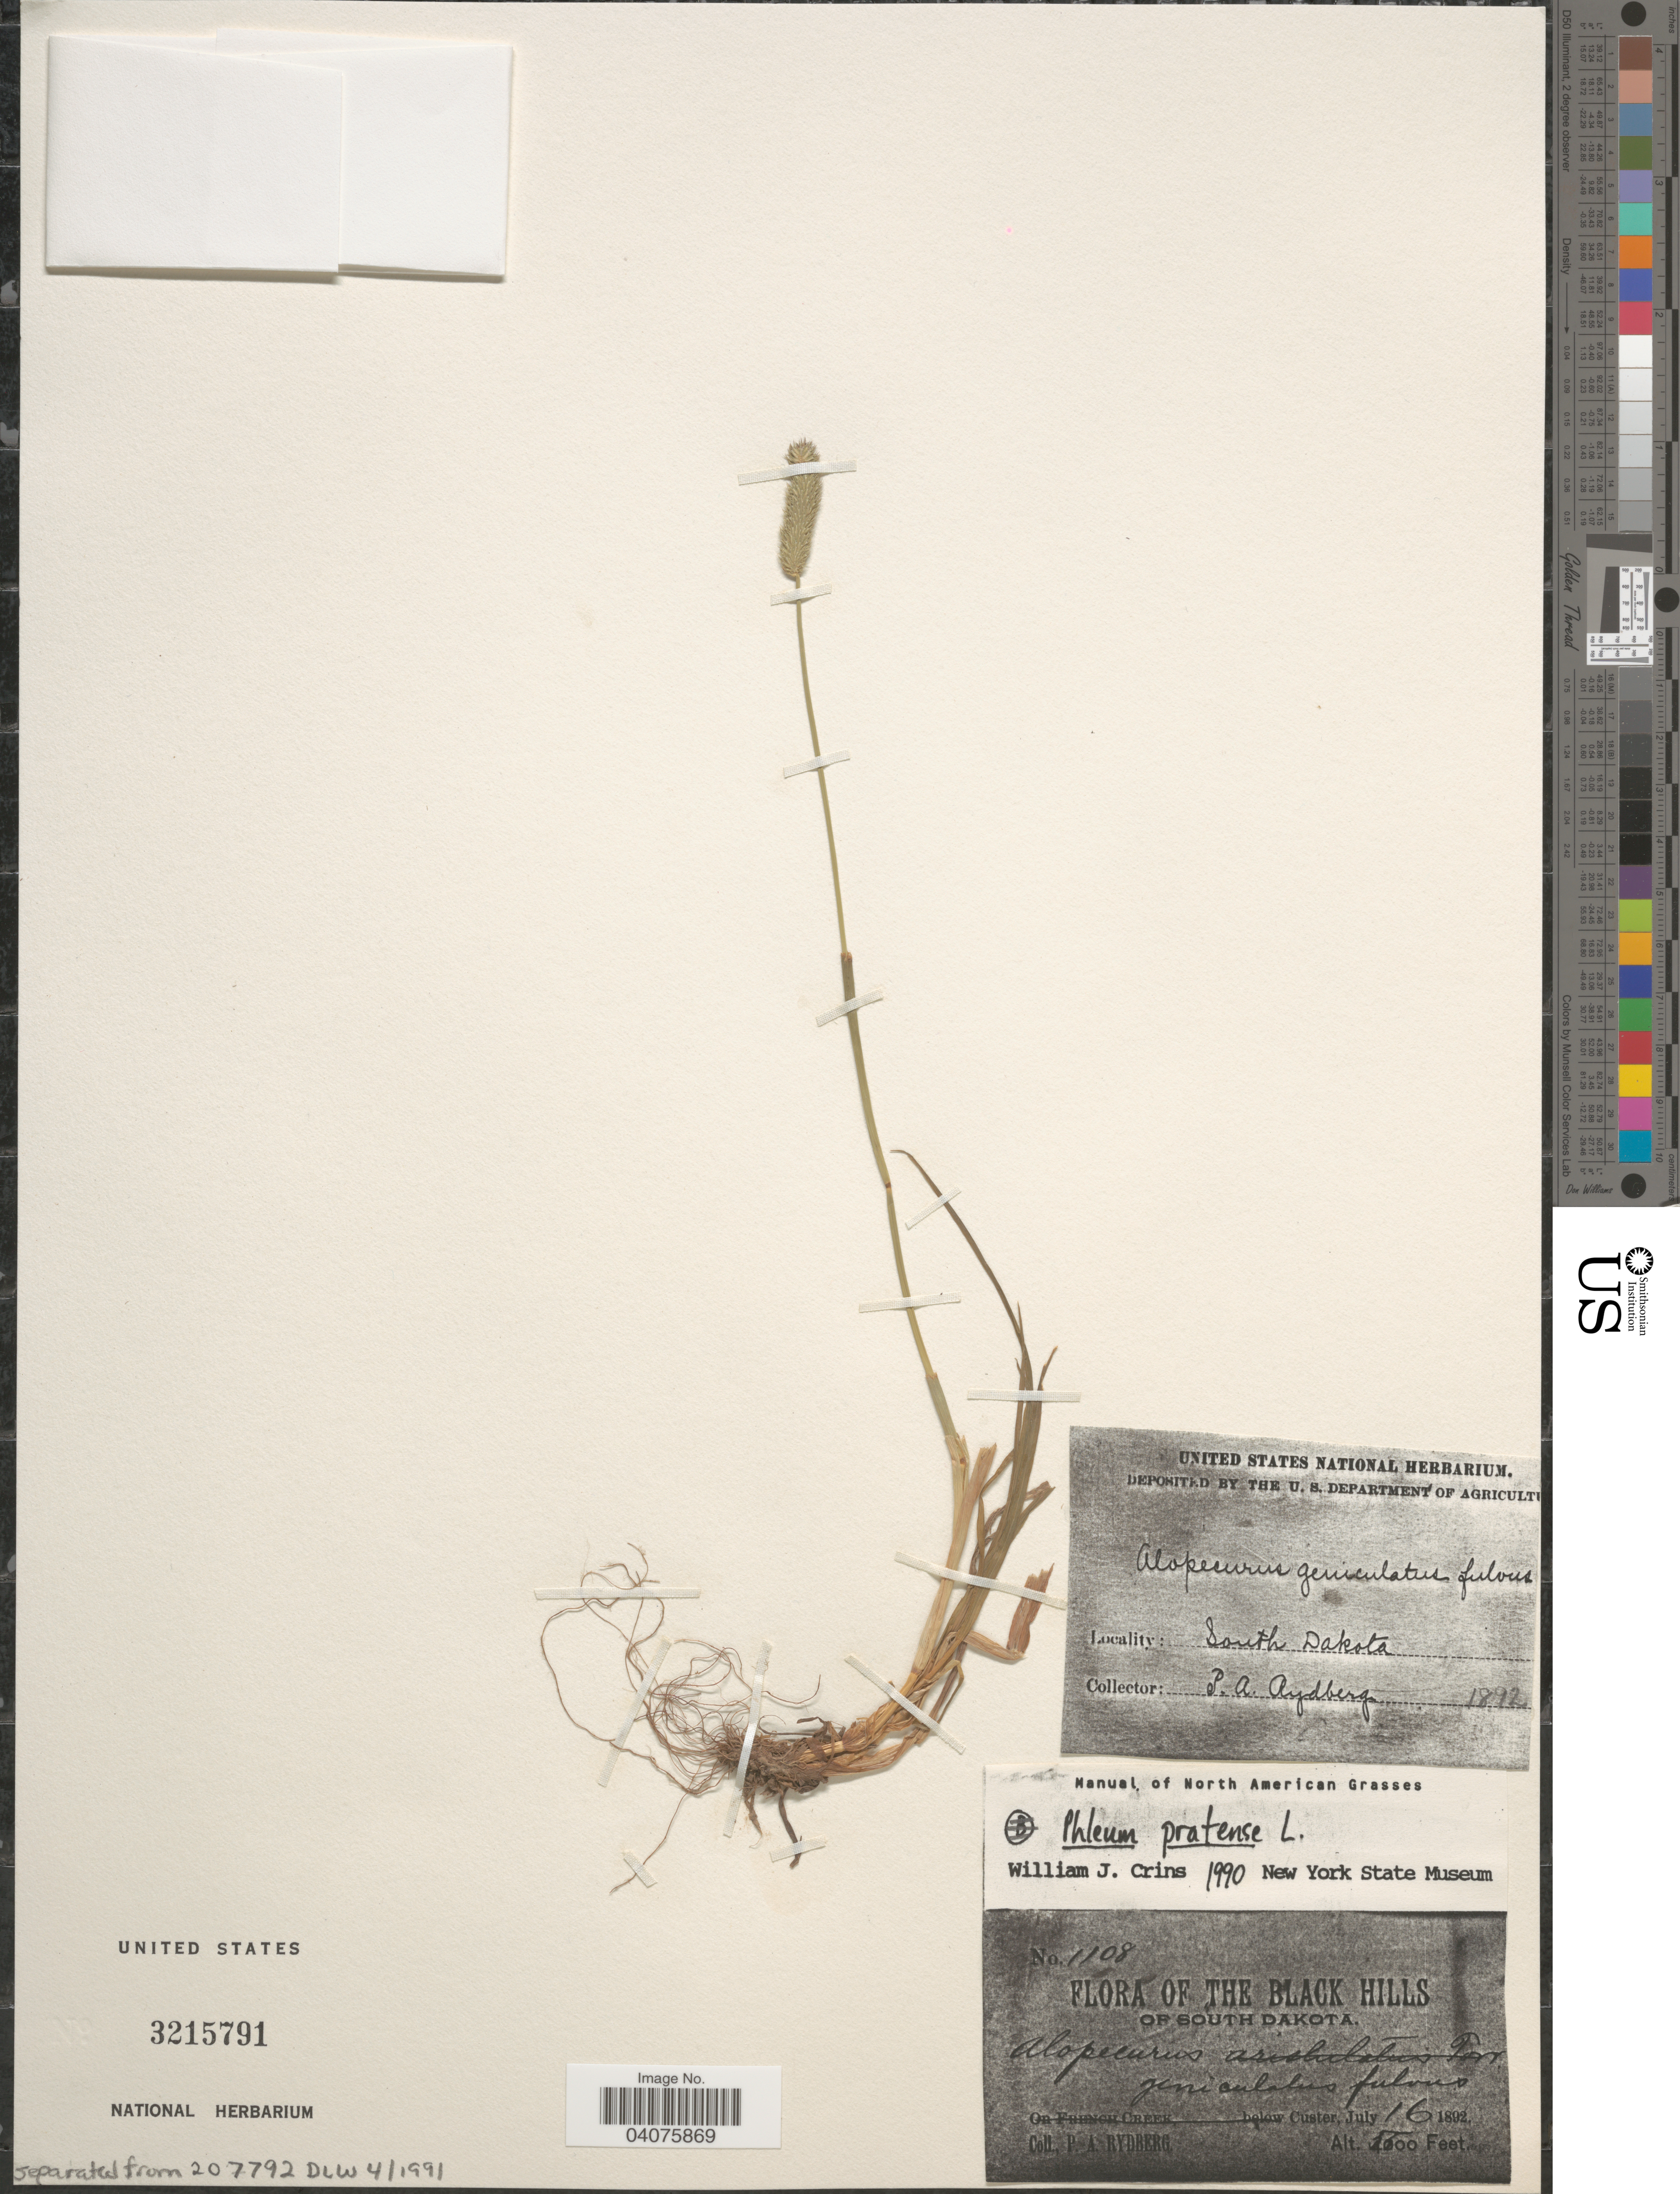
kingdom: Plantae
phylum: Tracheophyta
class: Liliopsida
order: Poales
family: Poaceae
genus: Phleum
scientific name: Phleum pratense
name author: L.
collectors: P. A. Rydberg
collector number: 1108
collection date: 1892-07-16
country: United States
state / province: South Dakota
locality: The Black Hills of South Dakota. Custer.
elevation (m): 1554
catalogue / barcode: US 3215791